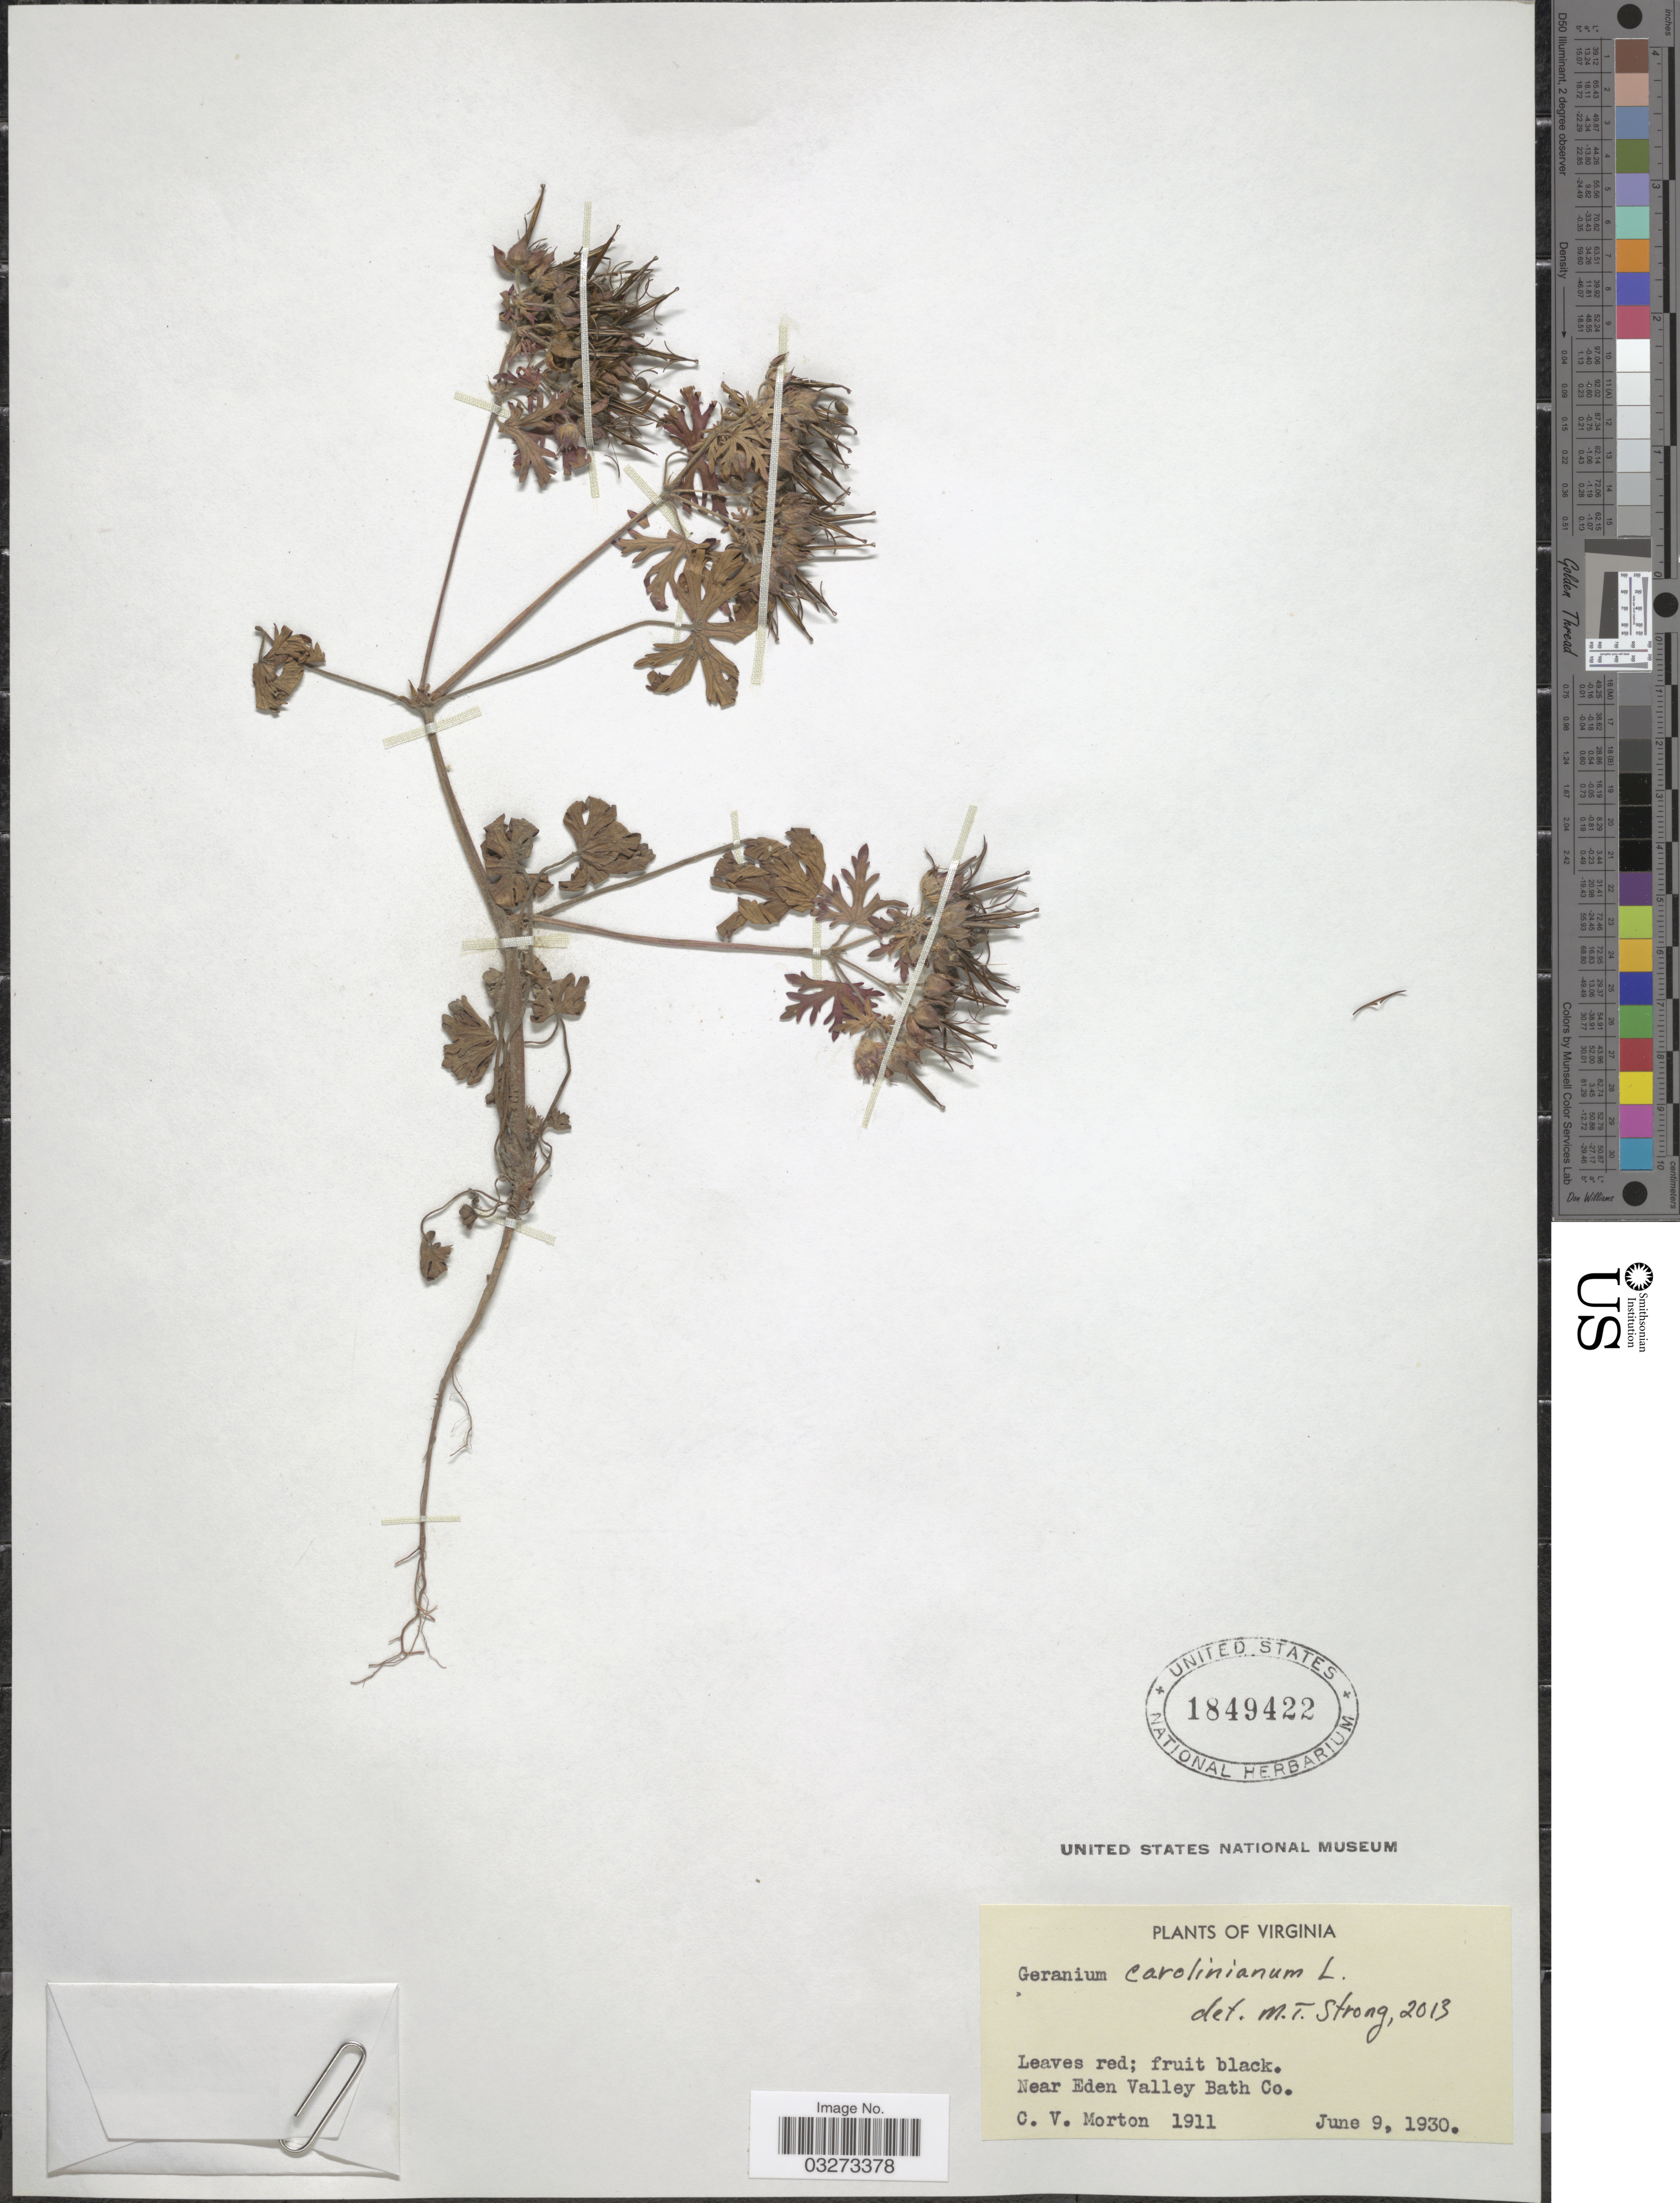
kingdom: Plantae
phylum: Tracheophyta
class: Magnoliopsida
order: Geraniales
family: Geraniaceae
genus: Geranium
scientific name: Geranium carolinianum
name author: L.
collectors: C. V. Morton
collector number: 1911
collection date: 1930-06-09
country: United States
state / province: Virginia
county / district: Bath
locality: Near Eden Valley Bath Co.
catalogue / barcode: US 1849422